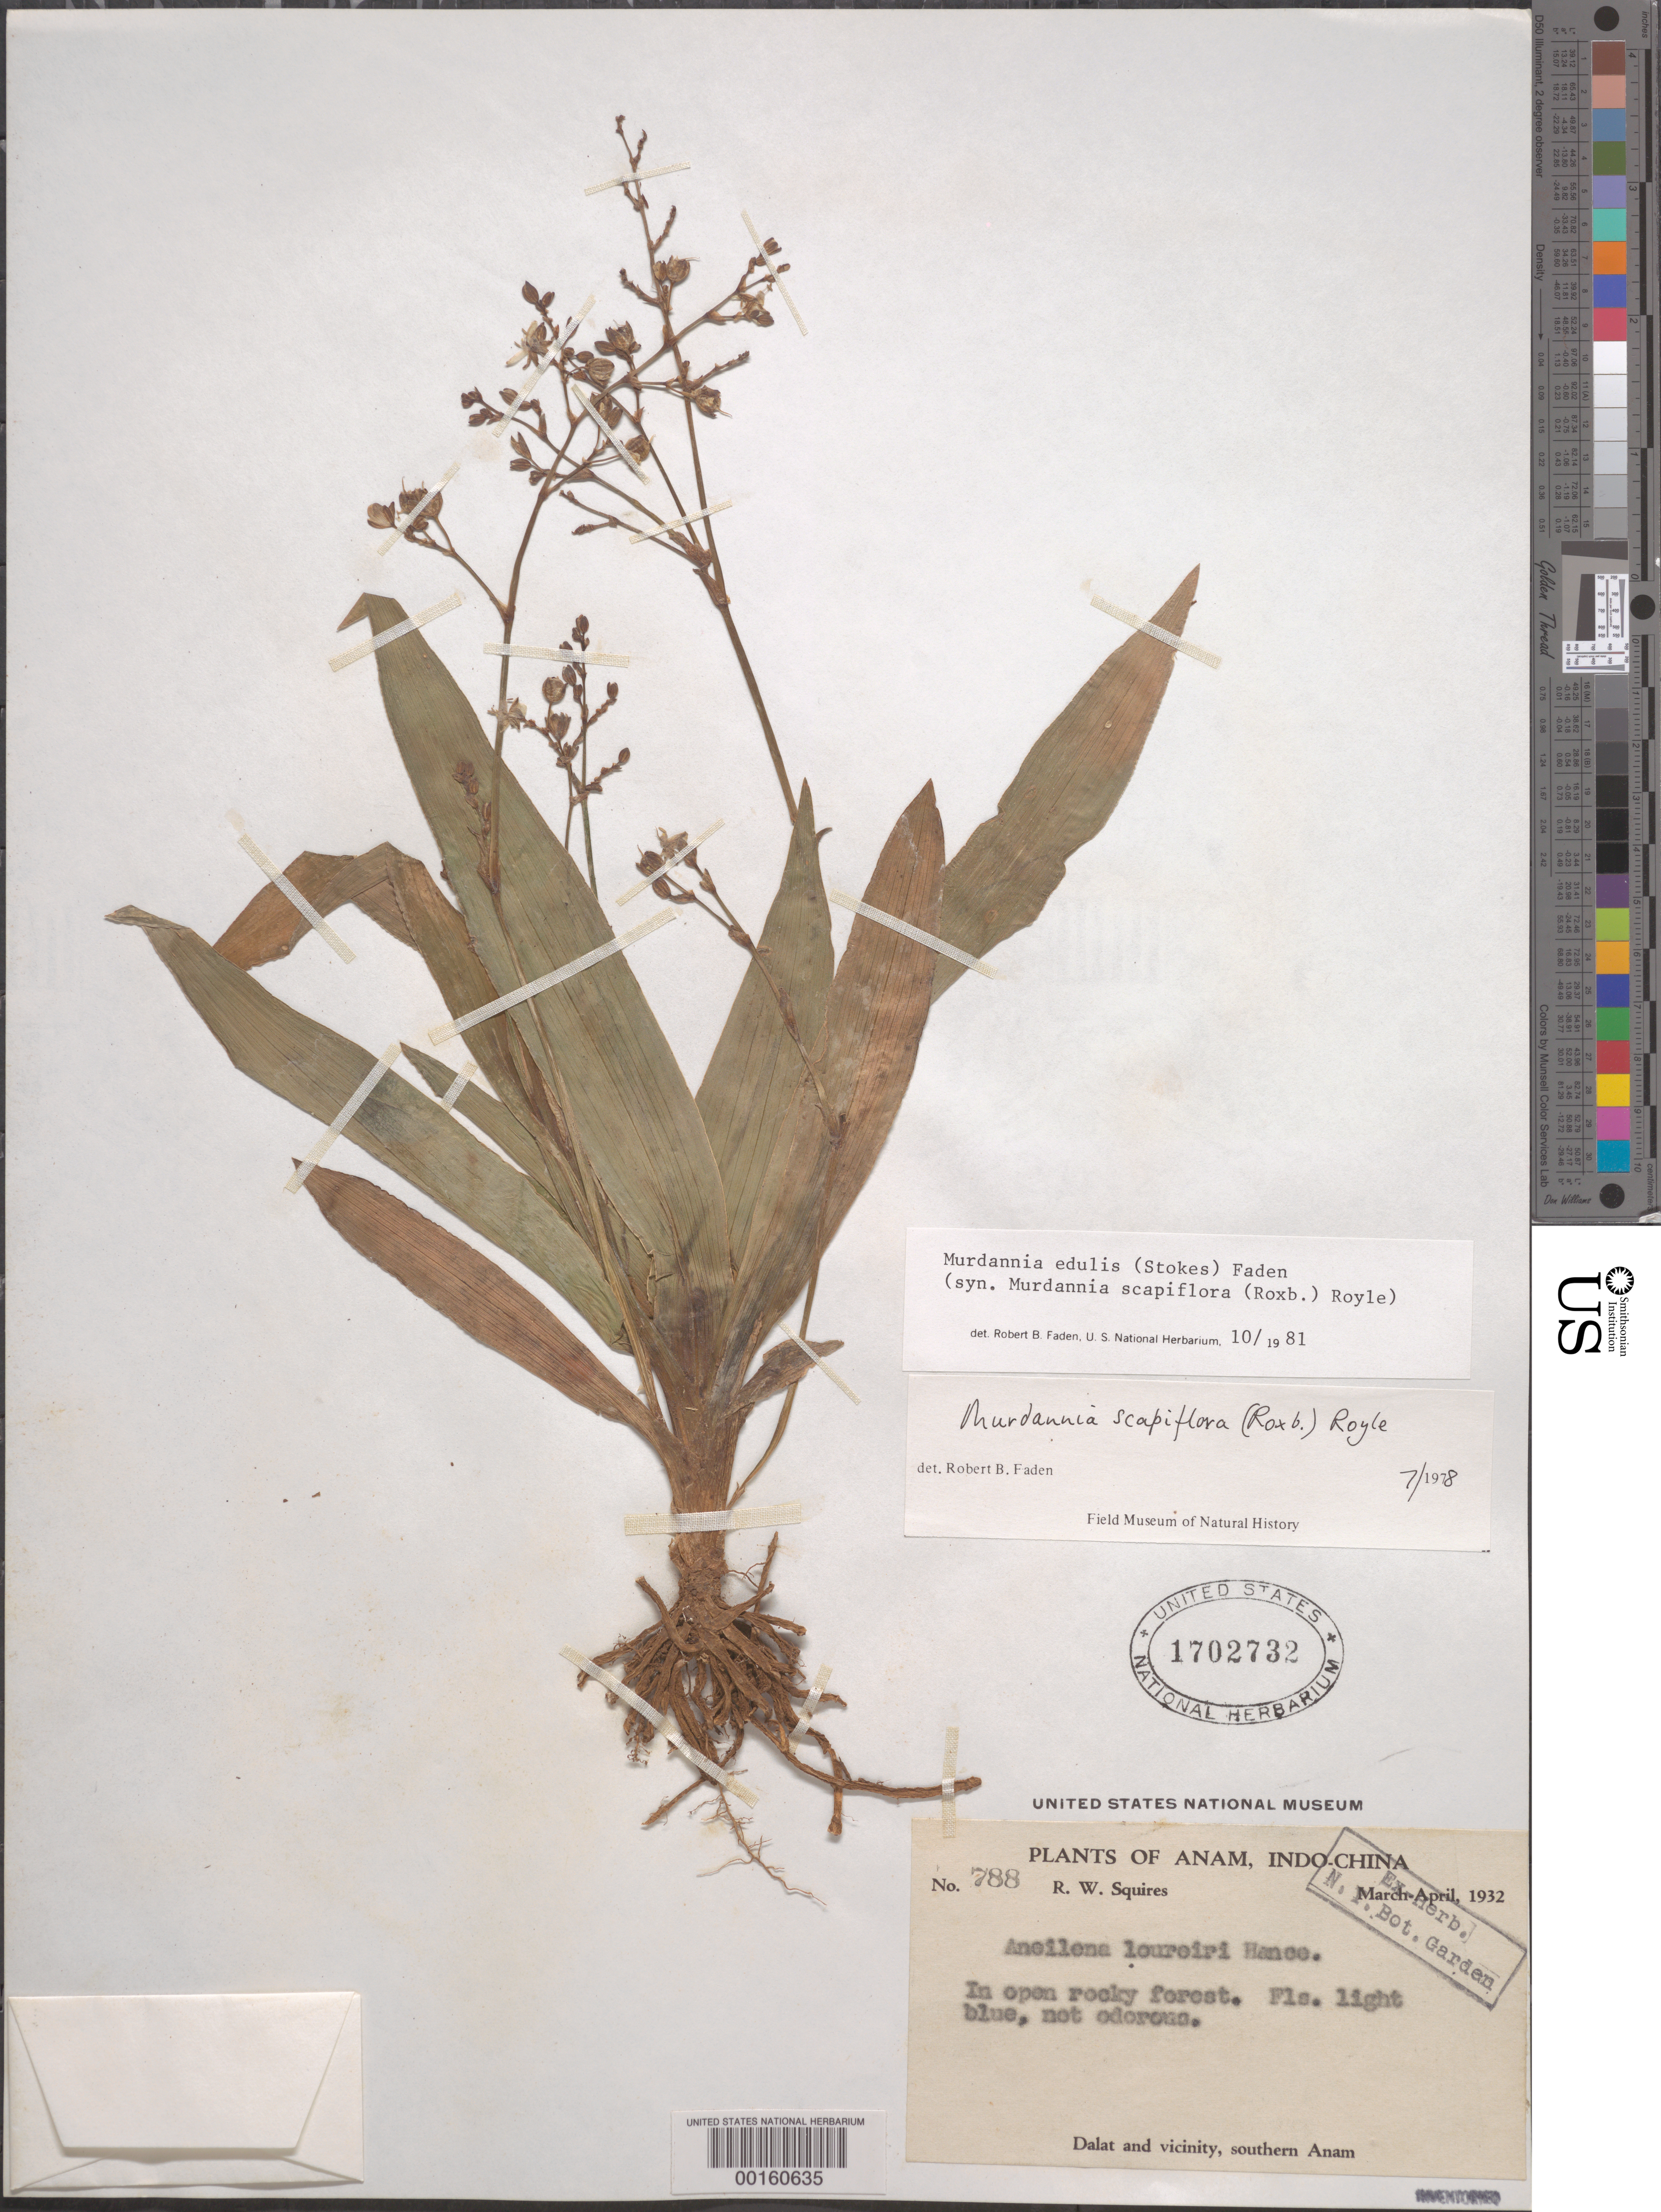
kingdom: Plantae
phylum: Tracheophyta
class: Liliopsida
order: Commelinales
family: Commelinaceae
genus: Murdannia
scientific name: Murdannia edulis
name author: (Stokes) Faden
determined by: Faden, Robert B., (US), Smithsonian Institution - National Museum of Natural History (UNITED STATES)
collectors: R. Squires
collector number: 788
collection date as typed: Mar 1932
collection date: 1932-03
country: Vietnam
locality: Da lat, ne of ho chi minh city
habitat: Open, rocky forest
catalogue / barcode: US 1702732